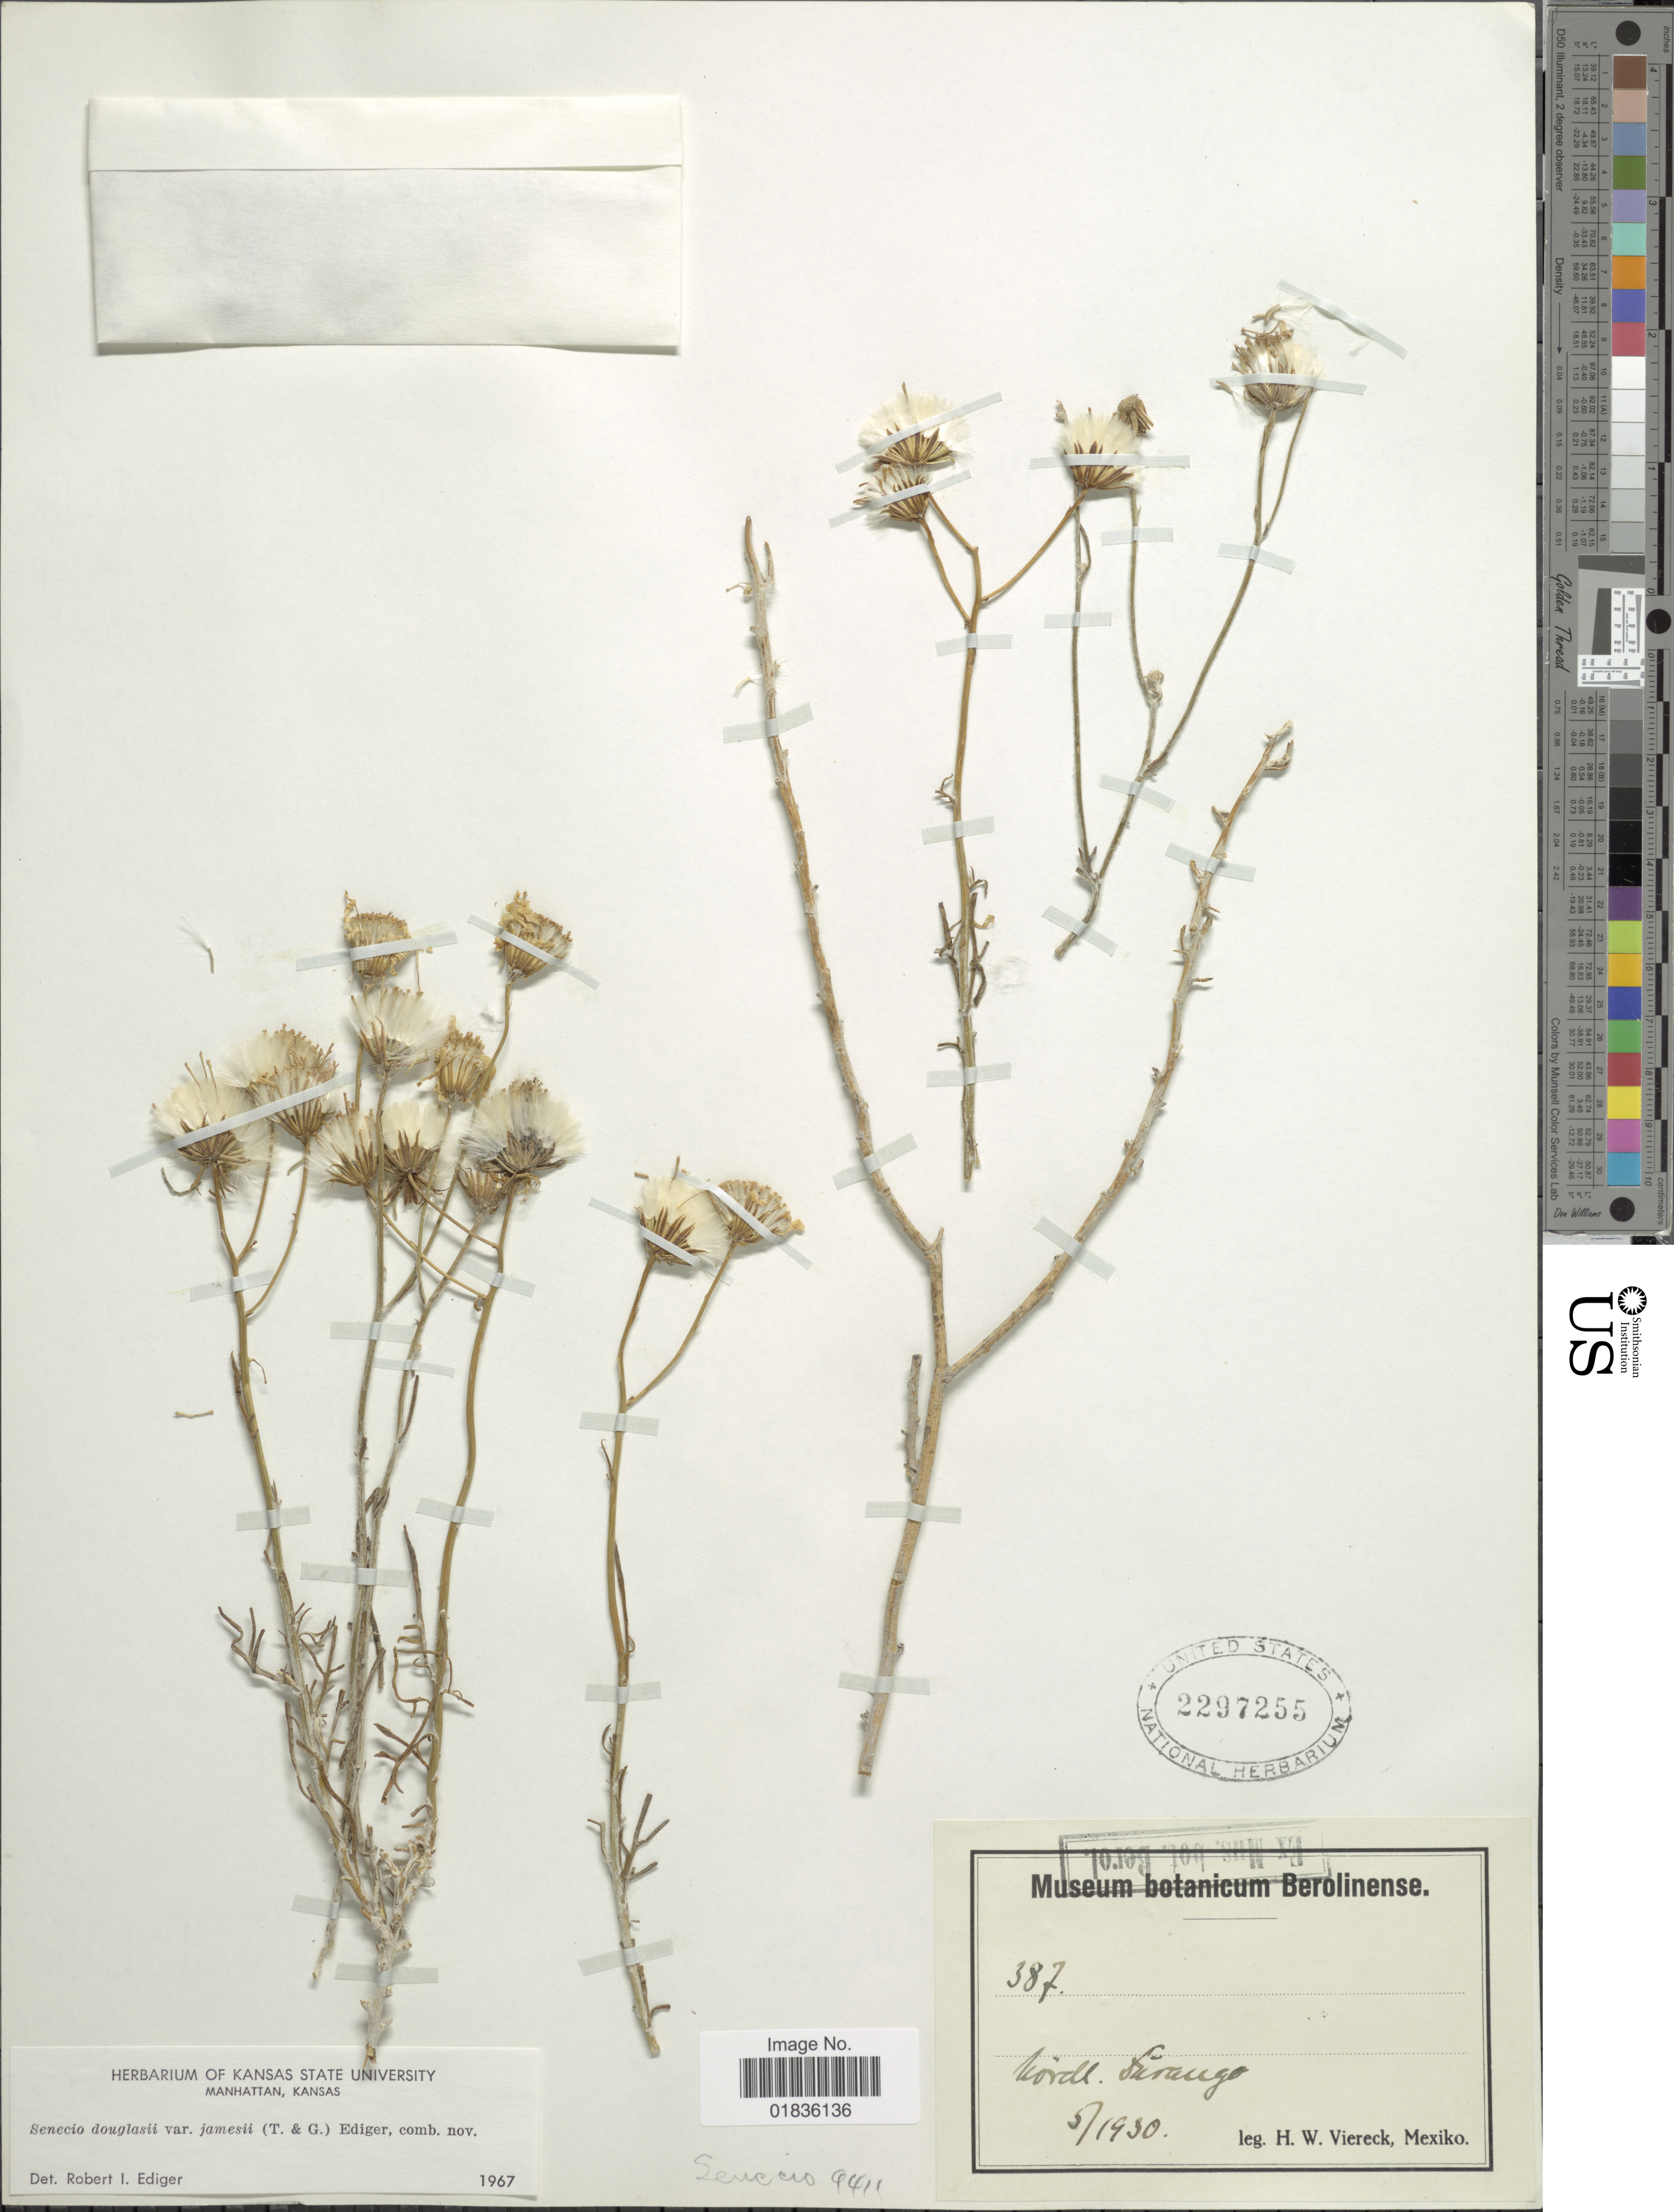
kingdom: Plantae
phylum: Tracheophyta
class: Magnoliopsida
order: Asterales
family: Asteraceae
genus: Senecio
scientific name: Senecio flaccidus var. flaccidus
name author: Less.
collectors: H. W. Viereck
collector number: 387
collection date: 1930-05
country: Mexico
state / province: Durango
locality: Nordl. Durango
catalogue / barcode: US 2297255